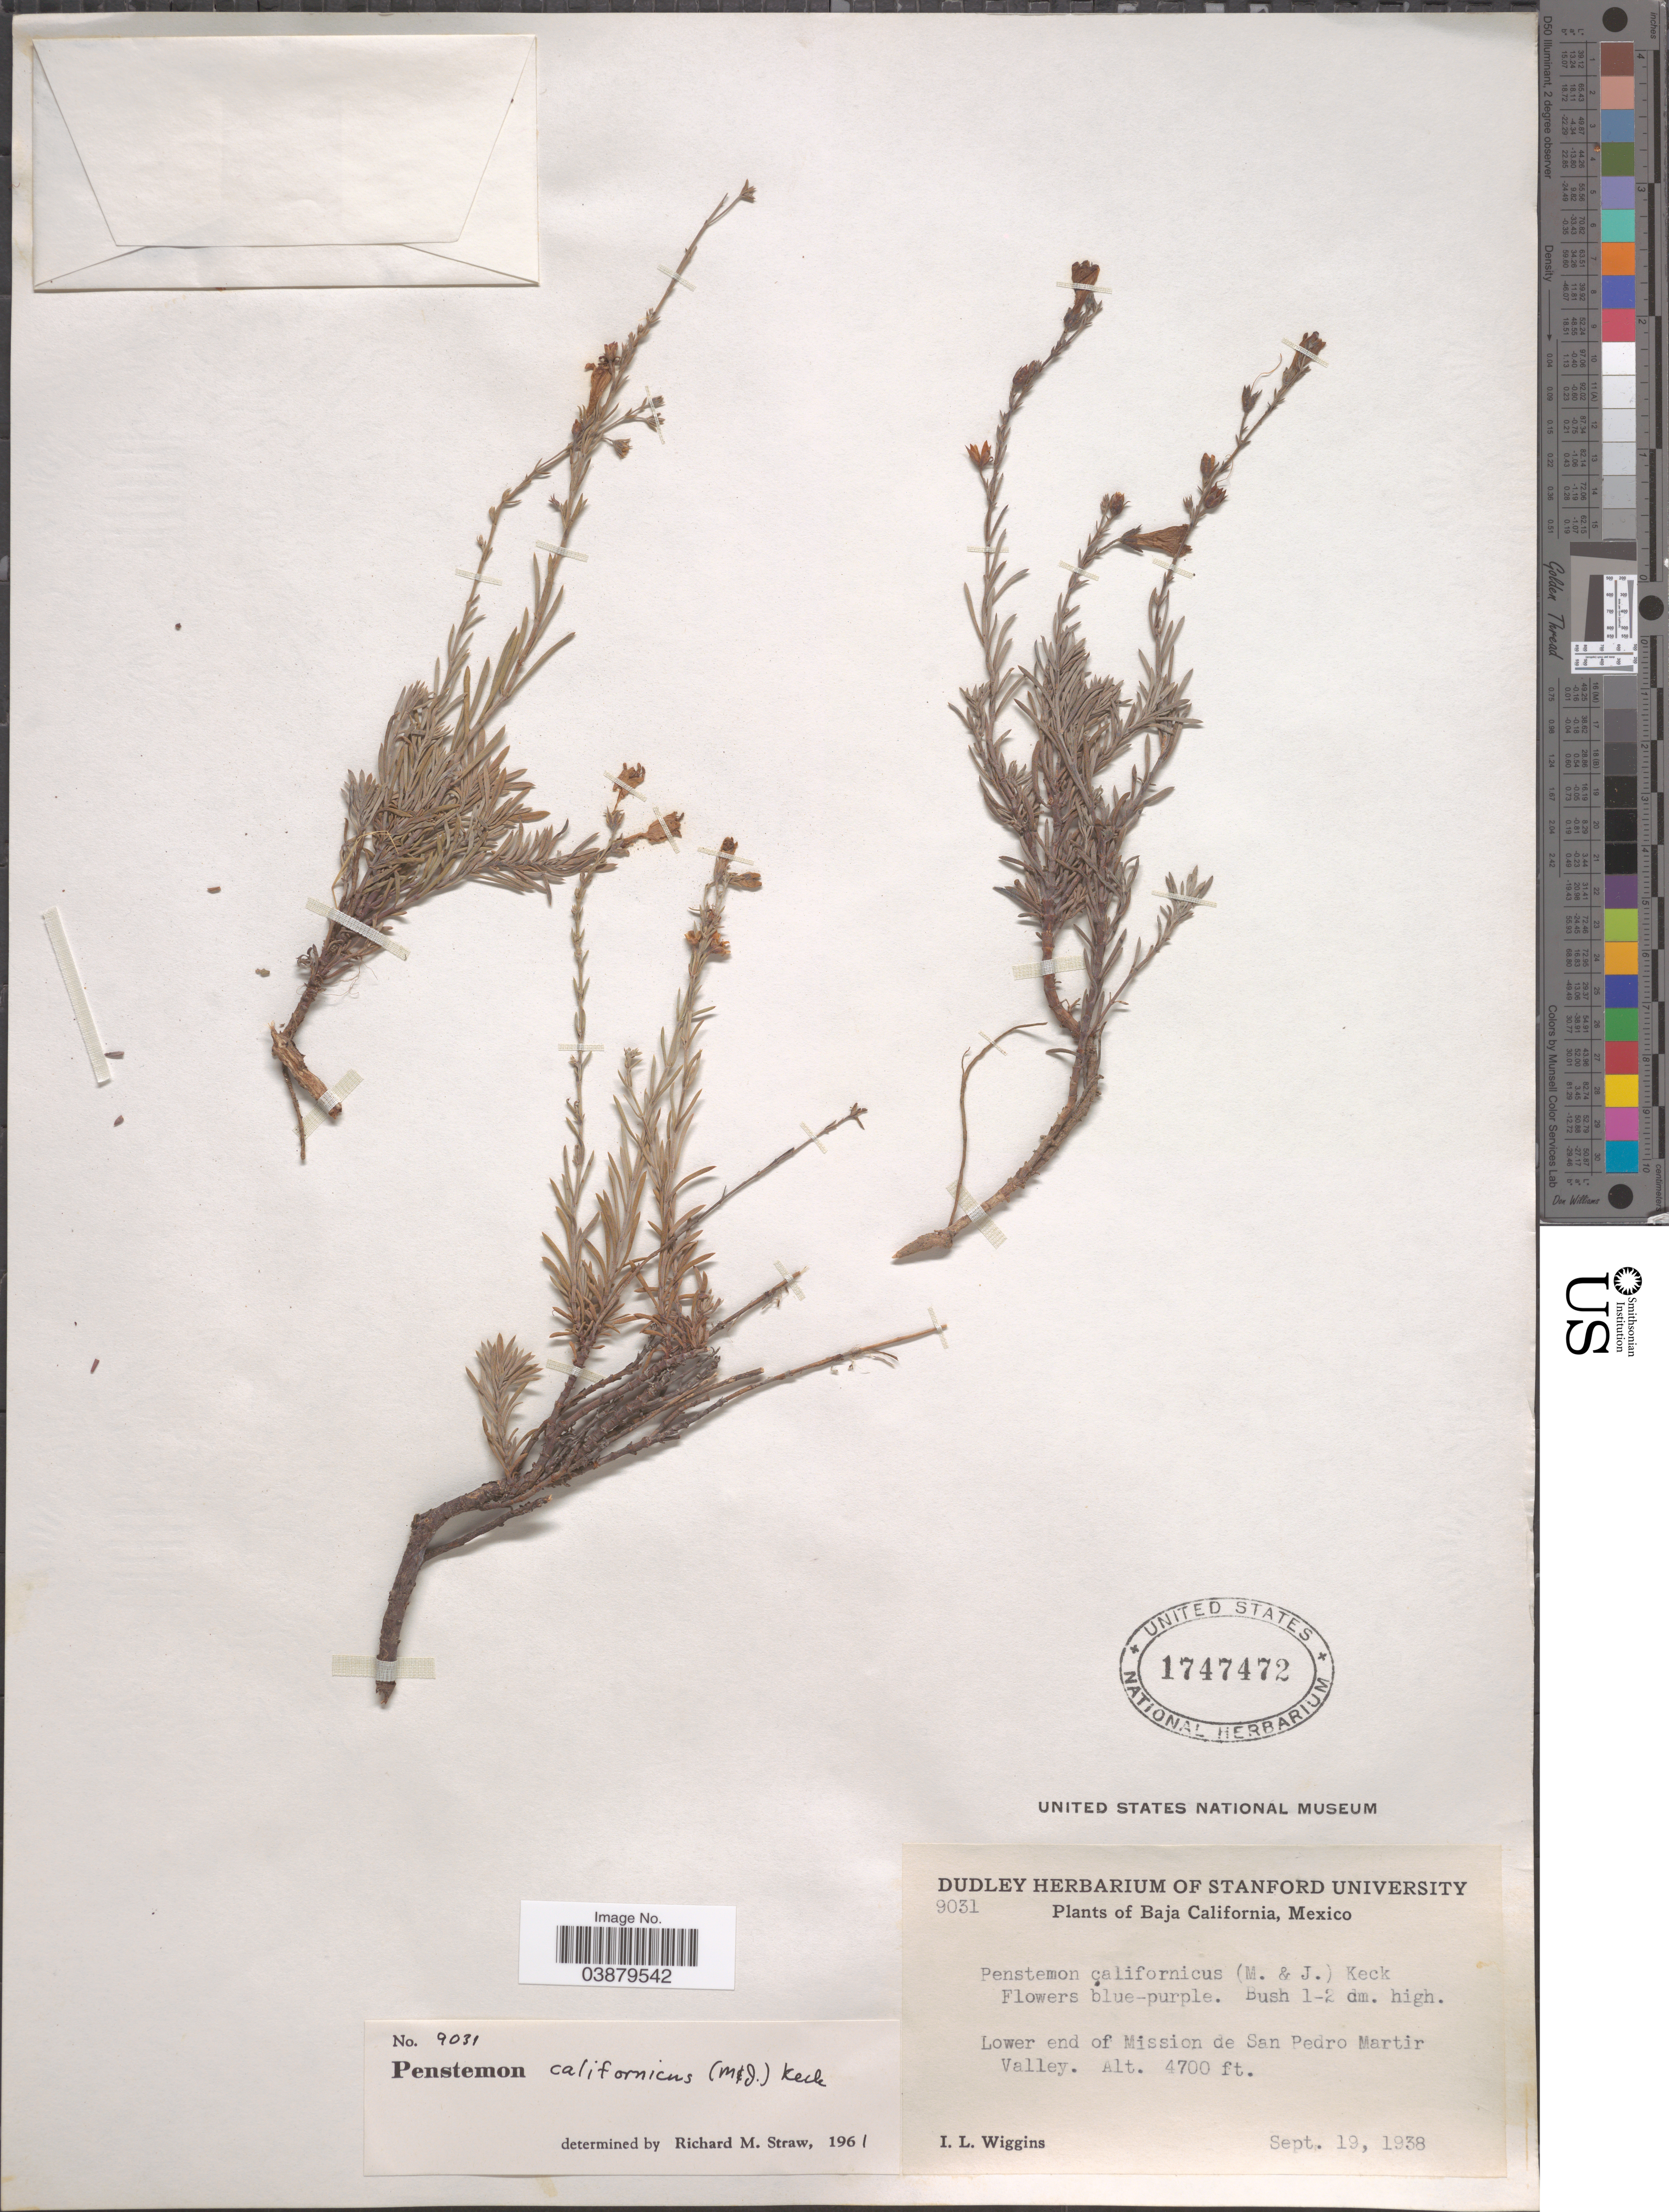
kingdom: Plantae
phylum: Tracheophyta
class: Magnoliopsida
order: Lamiales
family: Plantaginaceae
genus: Penstemon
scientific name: Penstemon californicus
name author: (Munz & I.M. Johnst.) D.D. Keck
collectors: I. L. Wiggins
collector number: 9031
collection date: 1938-09-19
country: Mexico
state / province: Baja California Norte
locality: Lower end of Mission de San Pedro Martir Valley.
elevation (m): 1433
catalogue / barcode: US 1747472